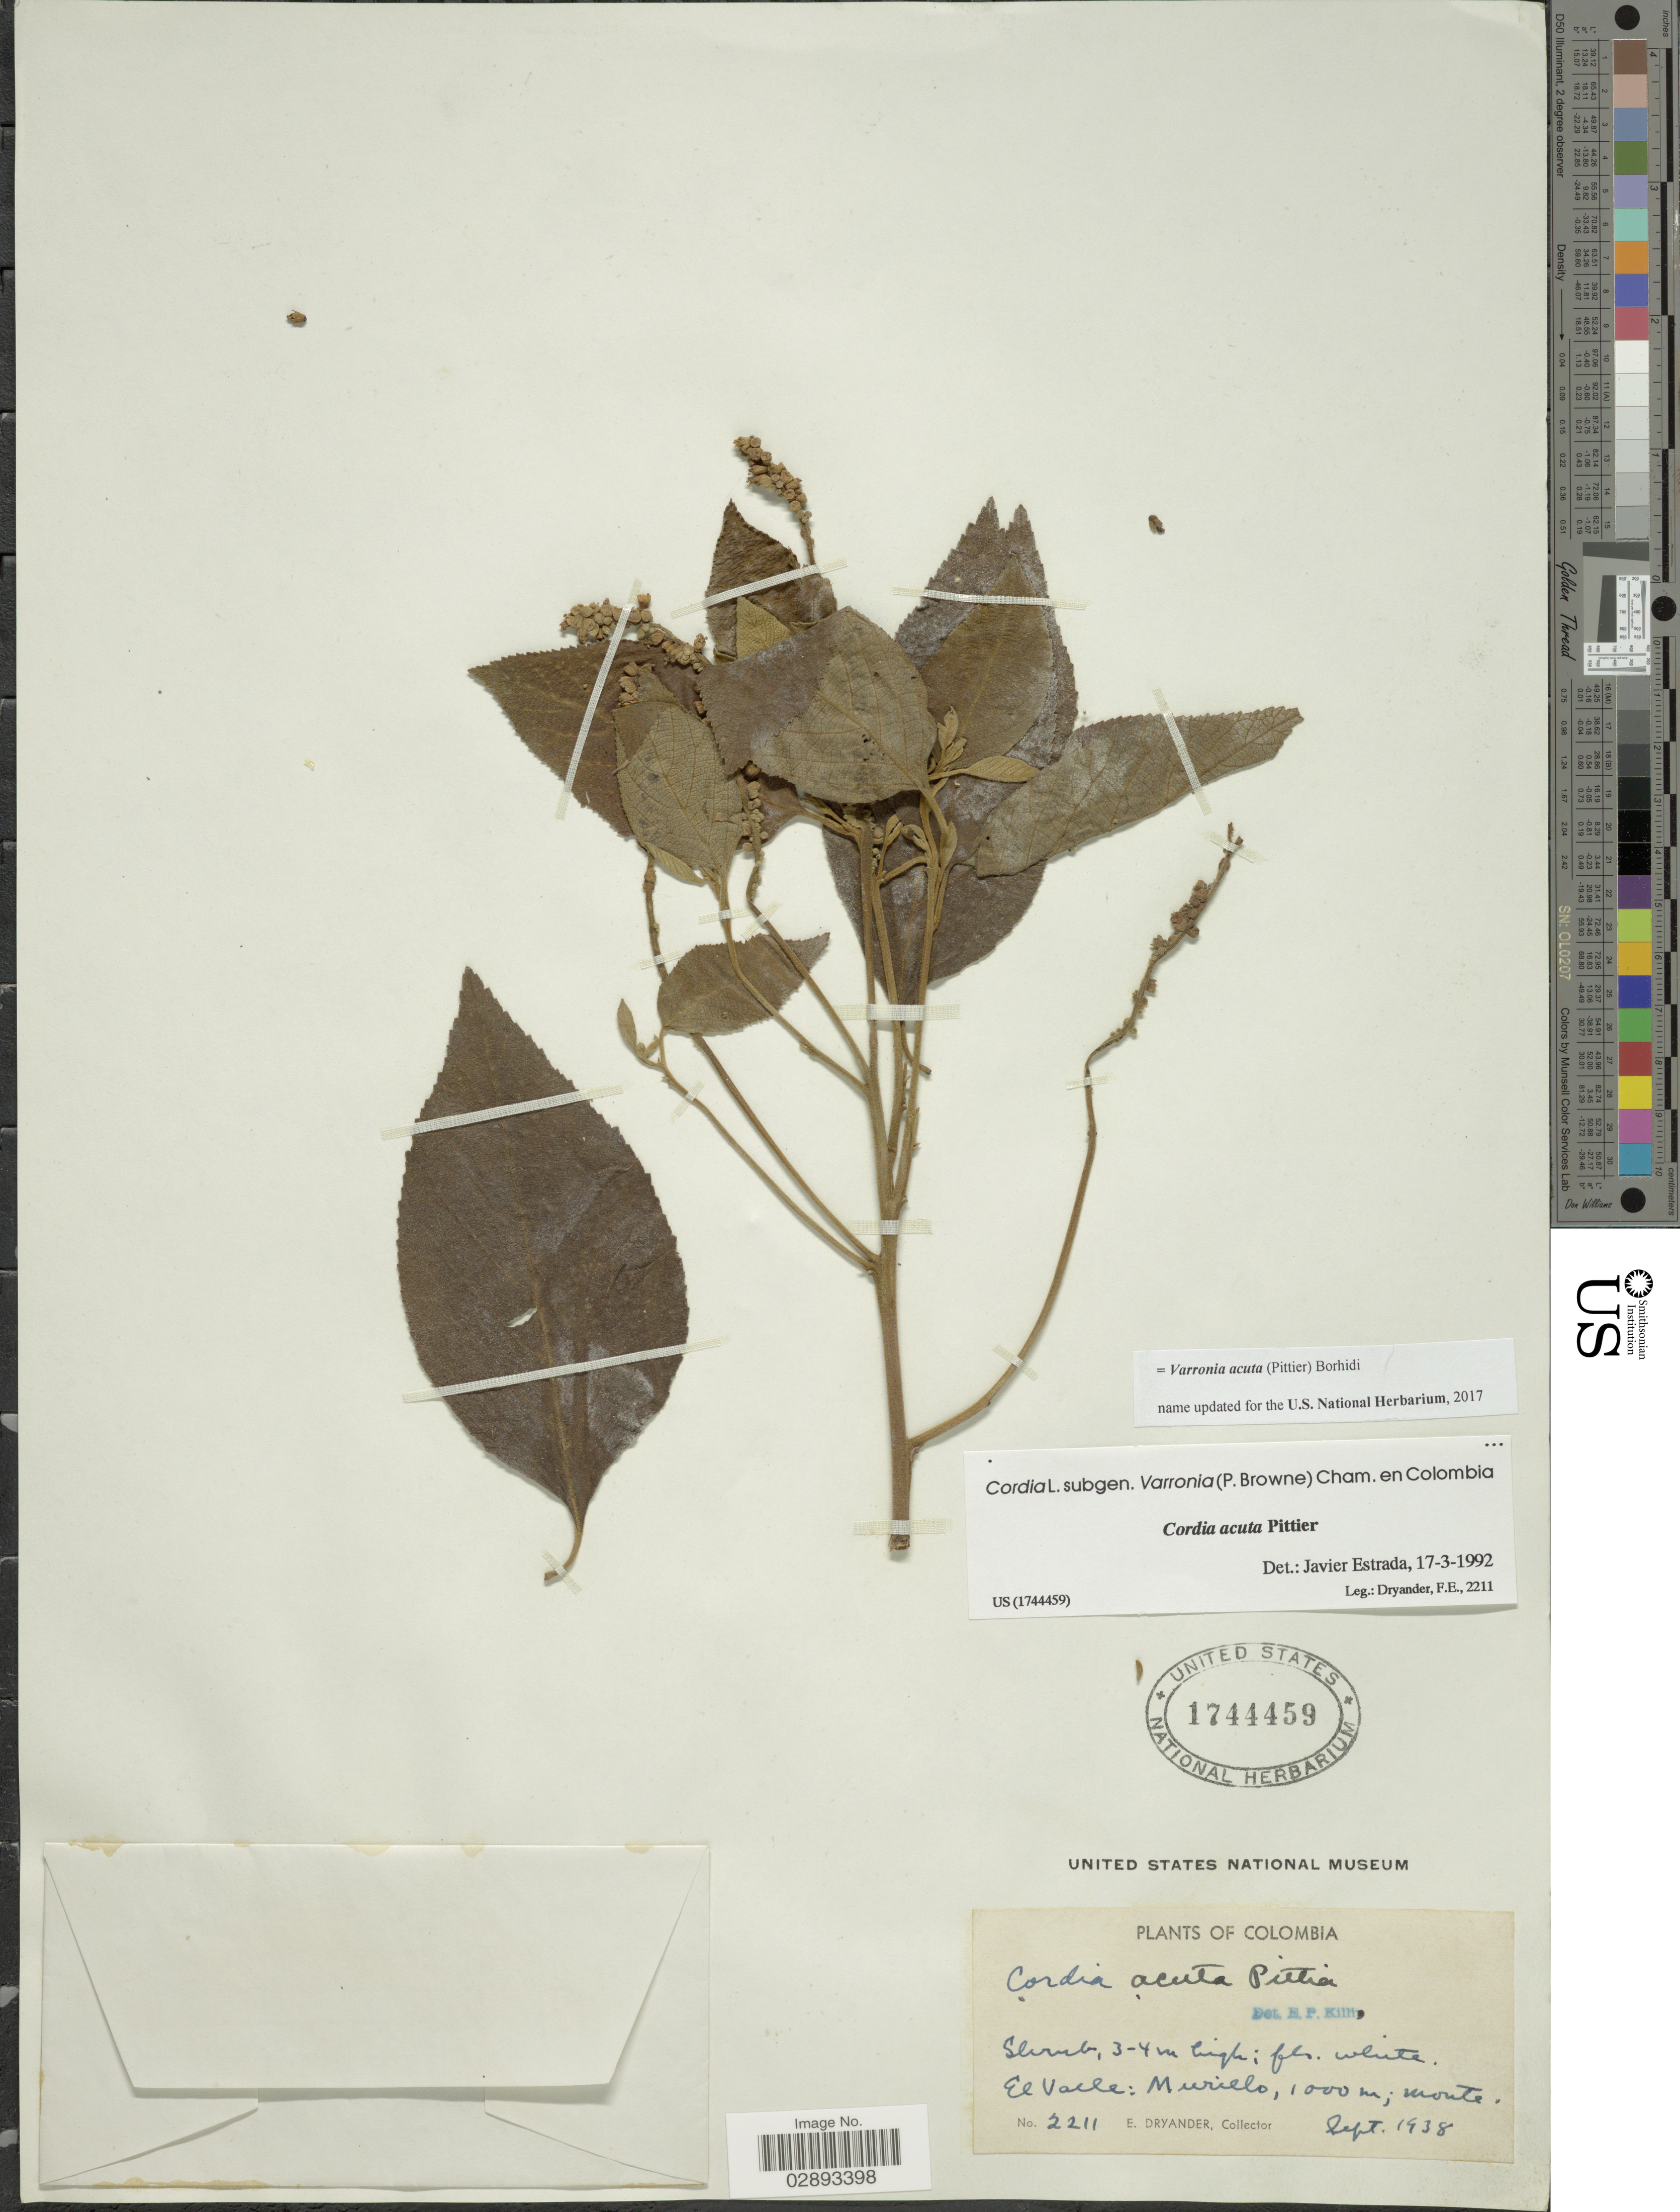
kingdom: Plantae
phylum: Tracheophyta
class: Magnoliopsida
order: Boraginales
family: Cordiaceae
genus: Varronia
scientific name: Varronia acuta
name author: (Pittier) Borhidi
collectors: E. Dryander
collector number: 2211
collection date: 1938-09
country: Colombia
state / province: Valle del Cauca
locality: El Valle: Murillo.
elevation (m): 1000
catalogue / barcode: US 1744459